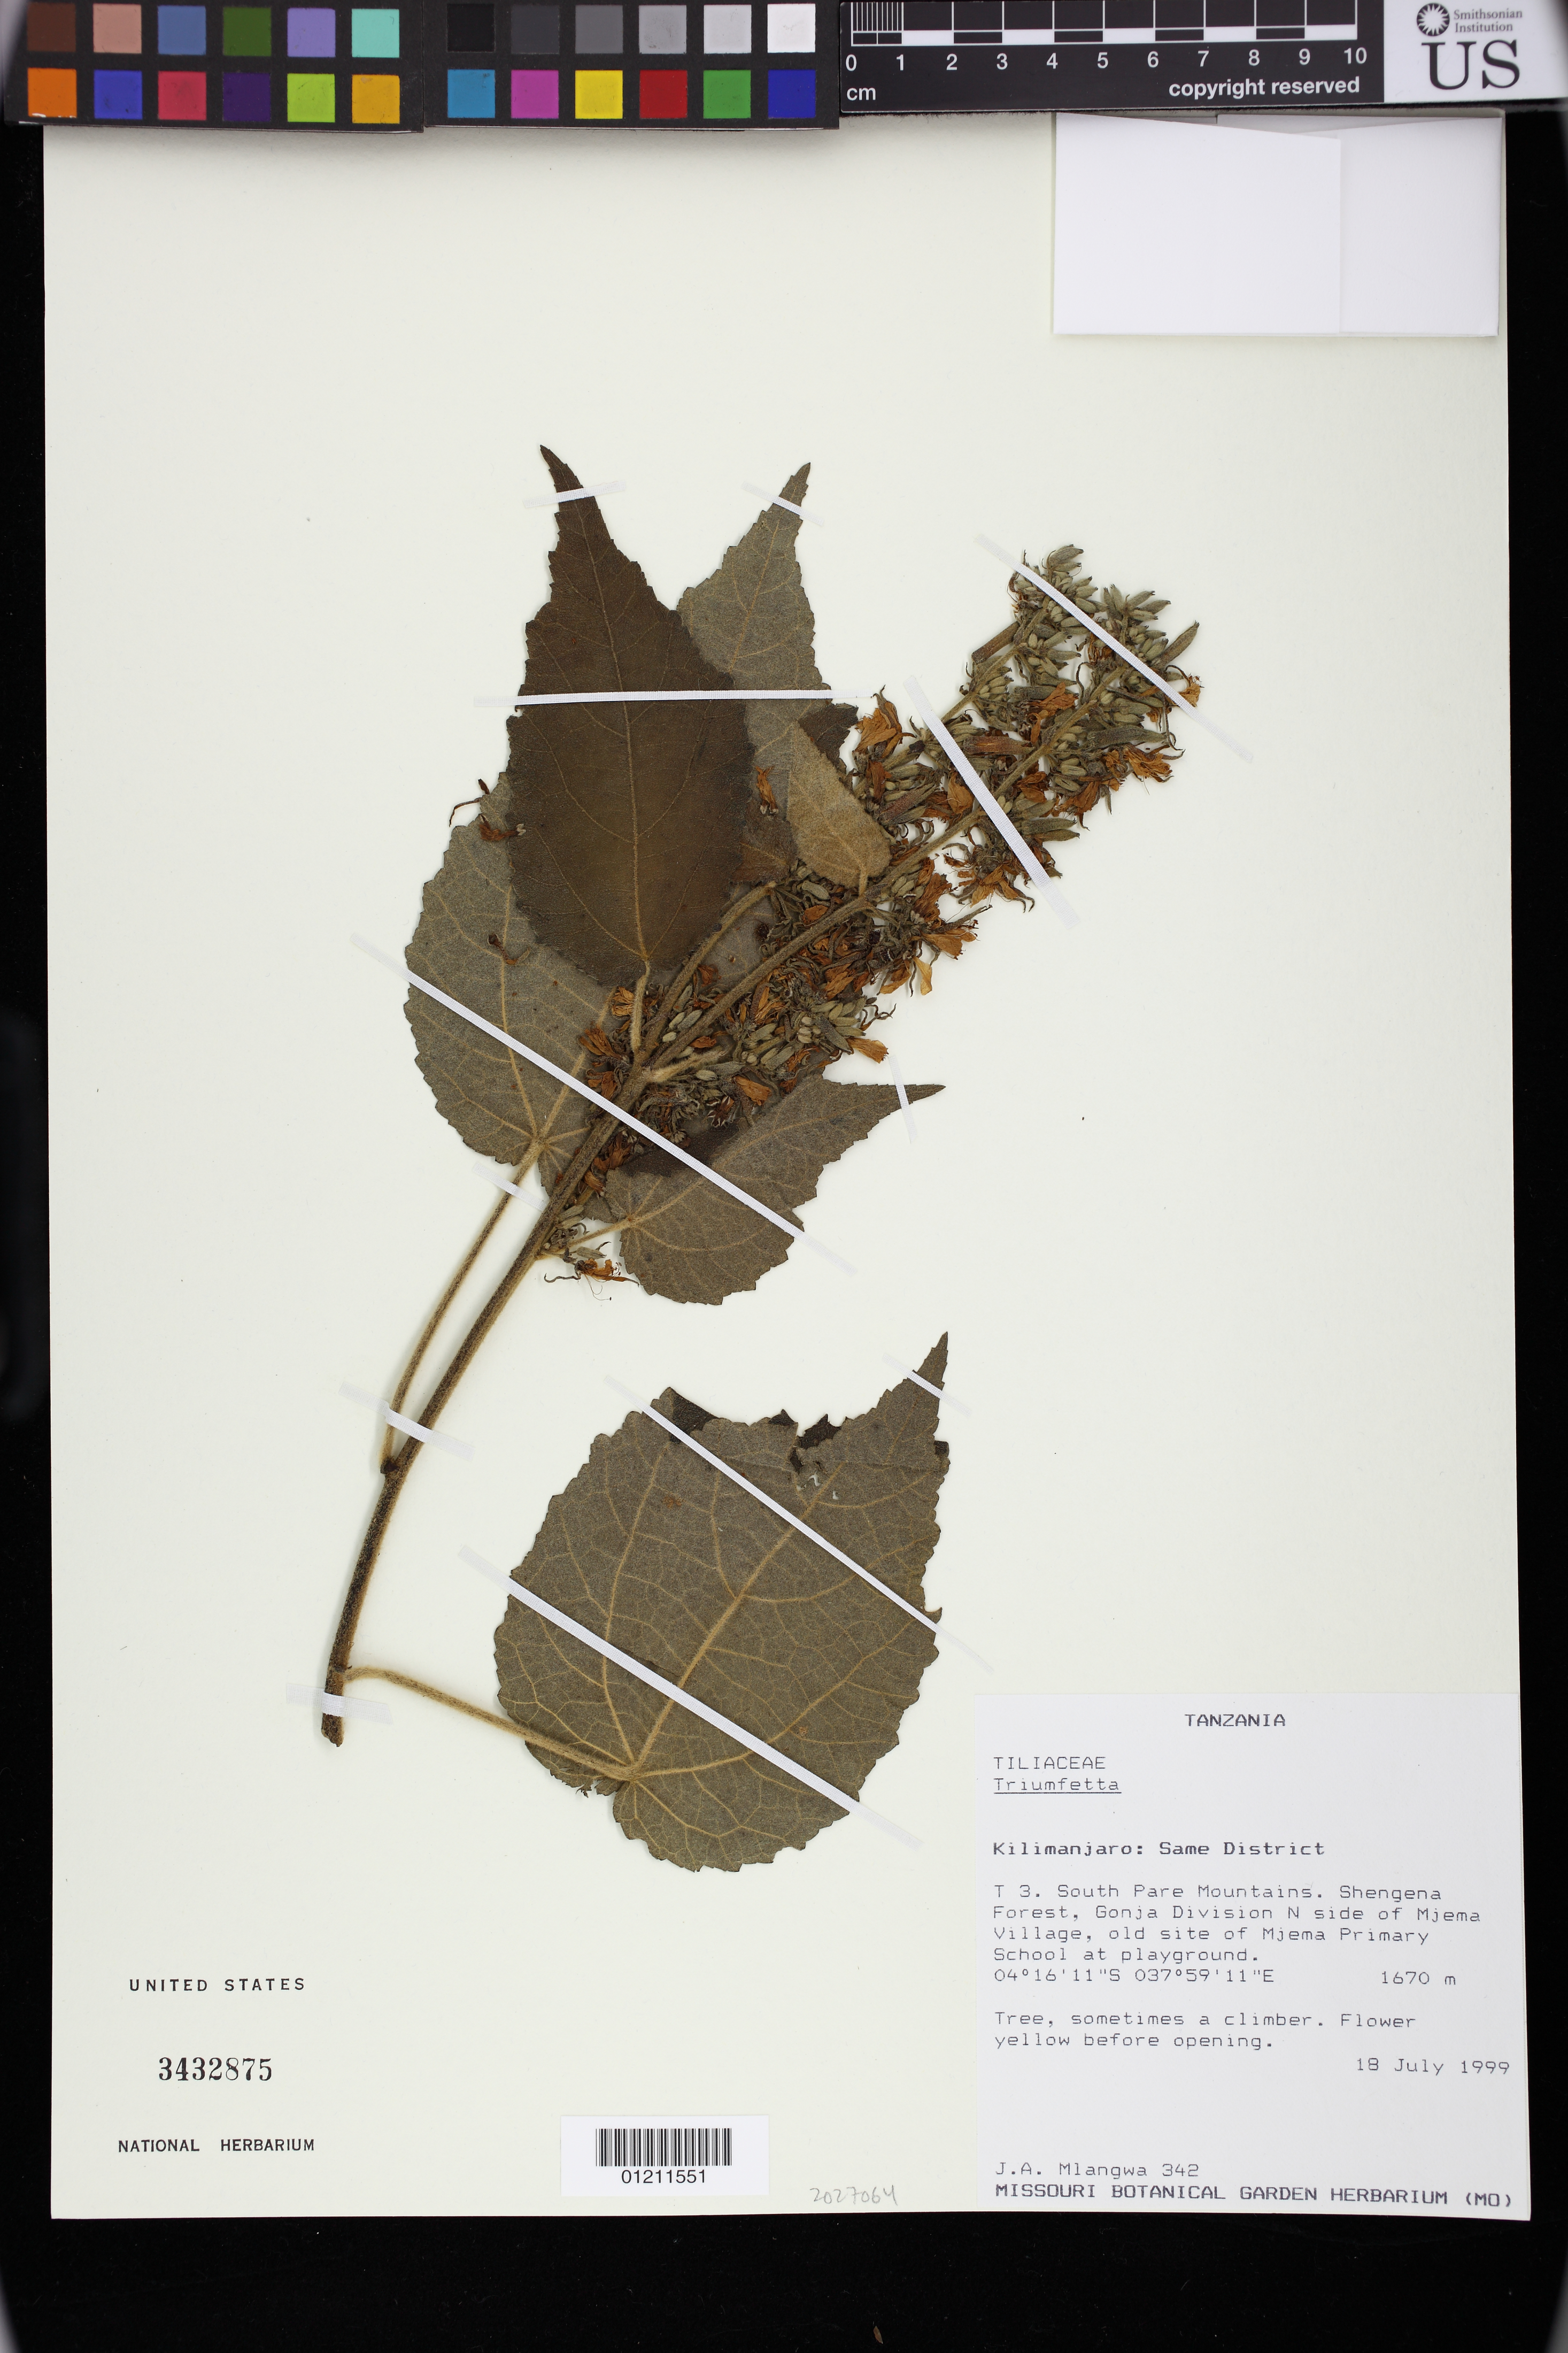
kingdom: Plantae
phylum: Tracheophyta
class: Magnoliopsida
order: Malvales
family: Malvaceae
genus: Triumfetta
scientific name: Triumfetta brachyceras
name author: K. Schum.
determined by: Dorr, Laurence J., Curator (BOT), Smithsonian Institution - National Museum of Natural History (UNITED STATES)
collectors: J. Mlangwa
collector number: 342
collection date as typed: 18 Jul 1999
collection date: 1999-07-18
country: Tanzania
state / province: Kilimanjaro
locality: Kilimanjaro: Same District. T 3. South Pare Mountains. Shengena Forest, Gonja Division N side of Mjema Village, old site of Mjema Primary School at playground.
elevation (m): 1670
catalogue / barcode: US 3432875